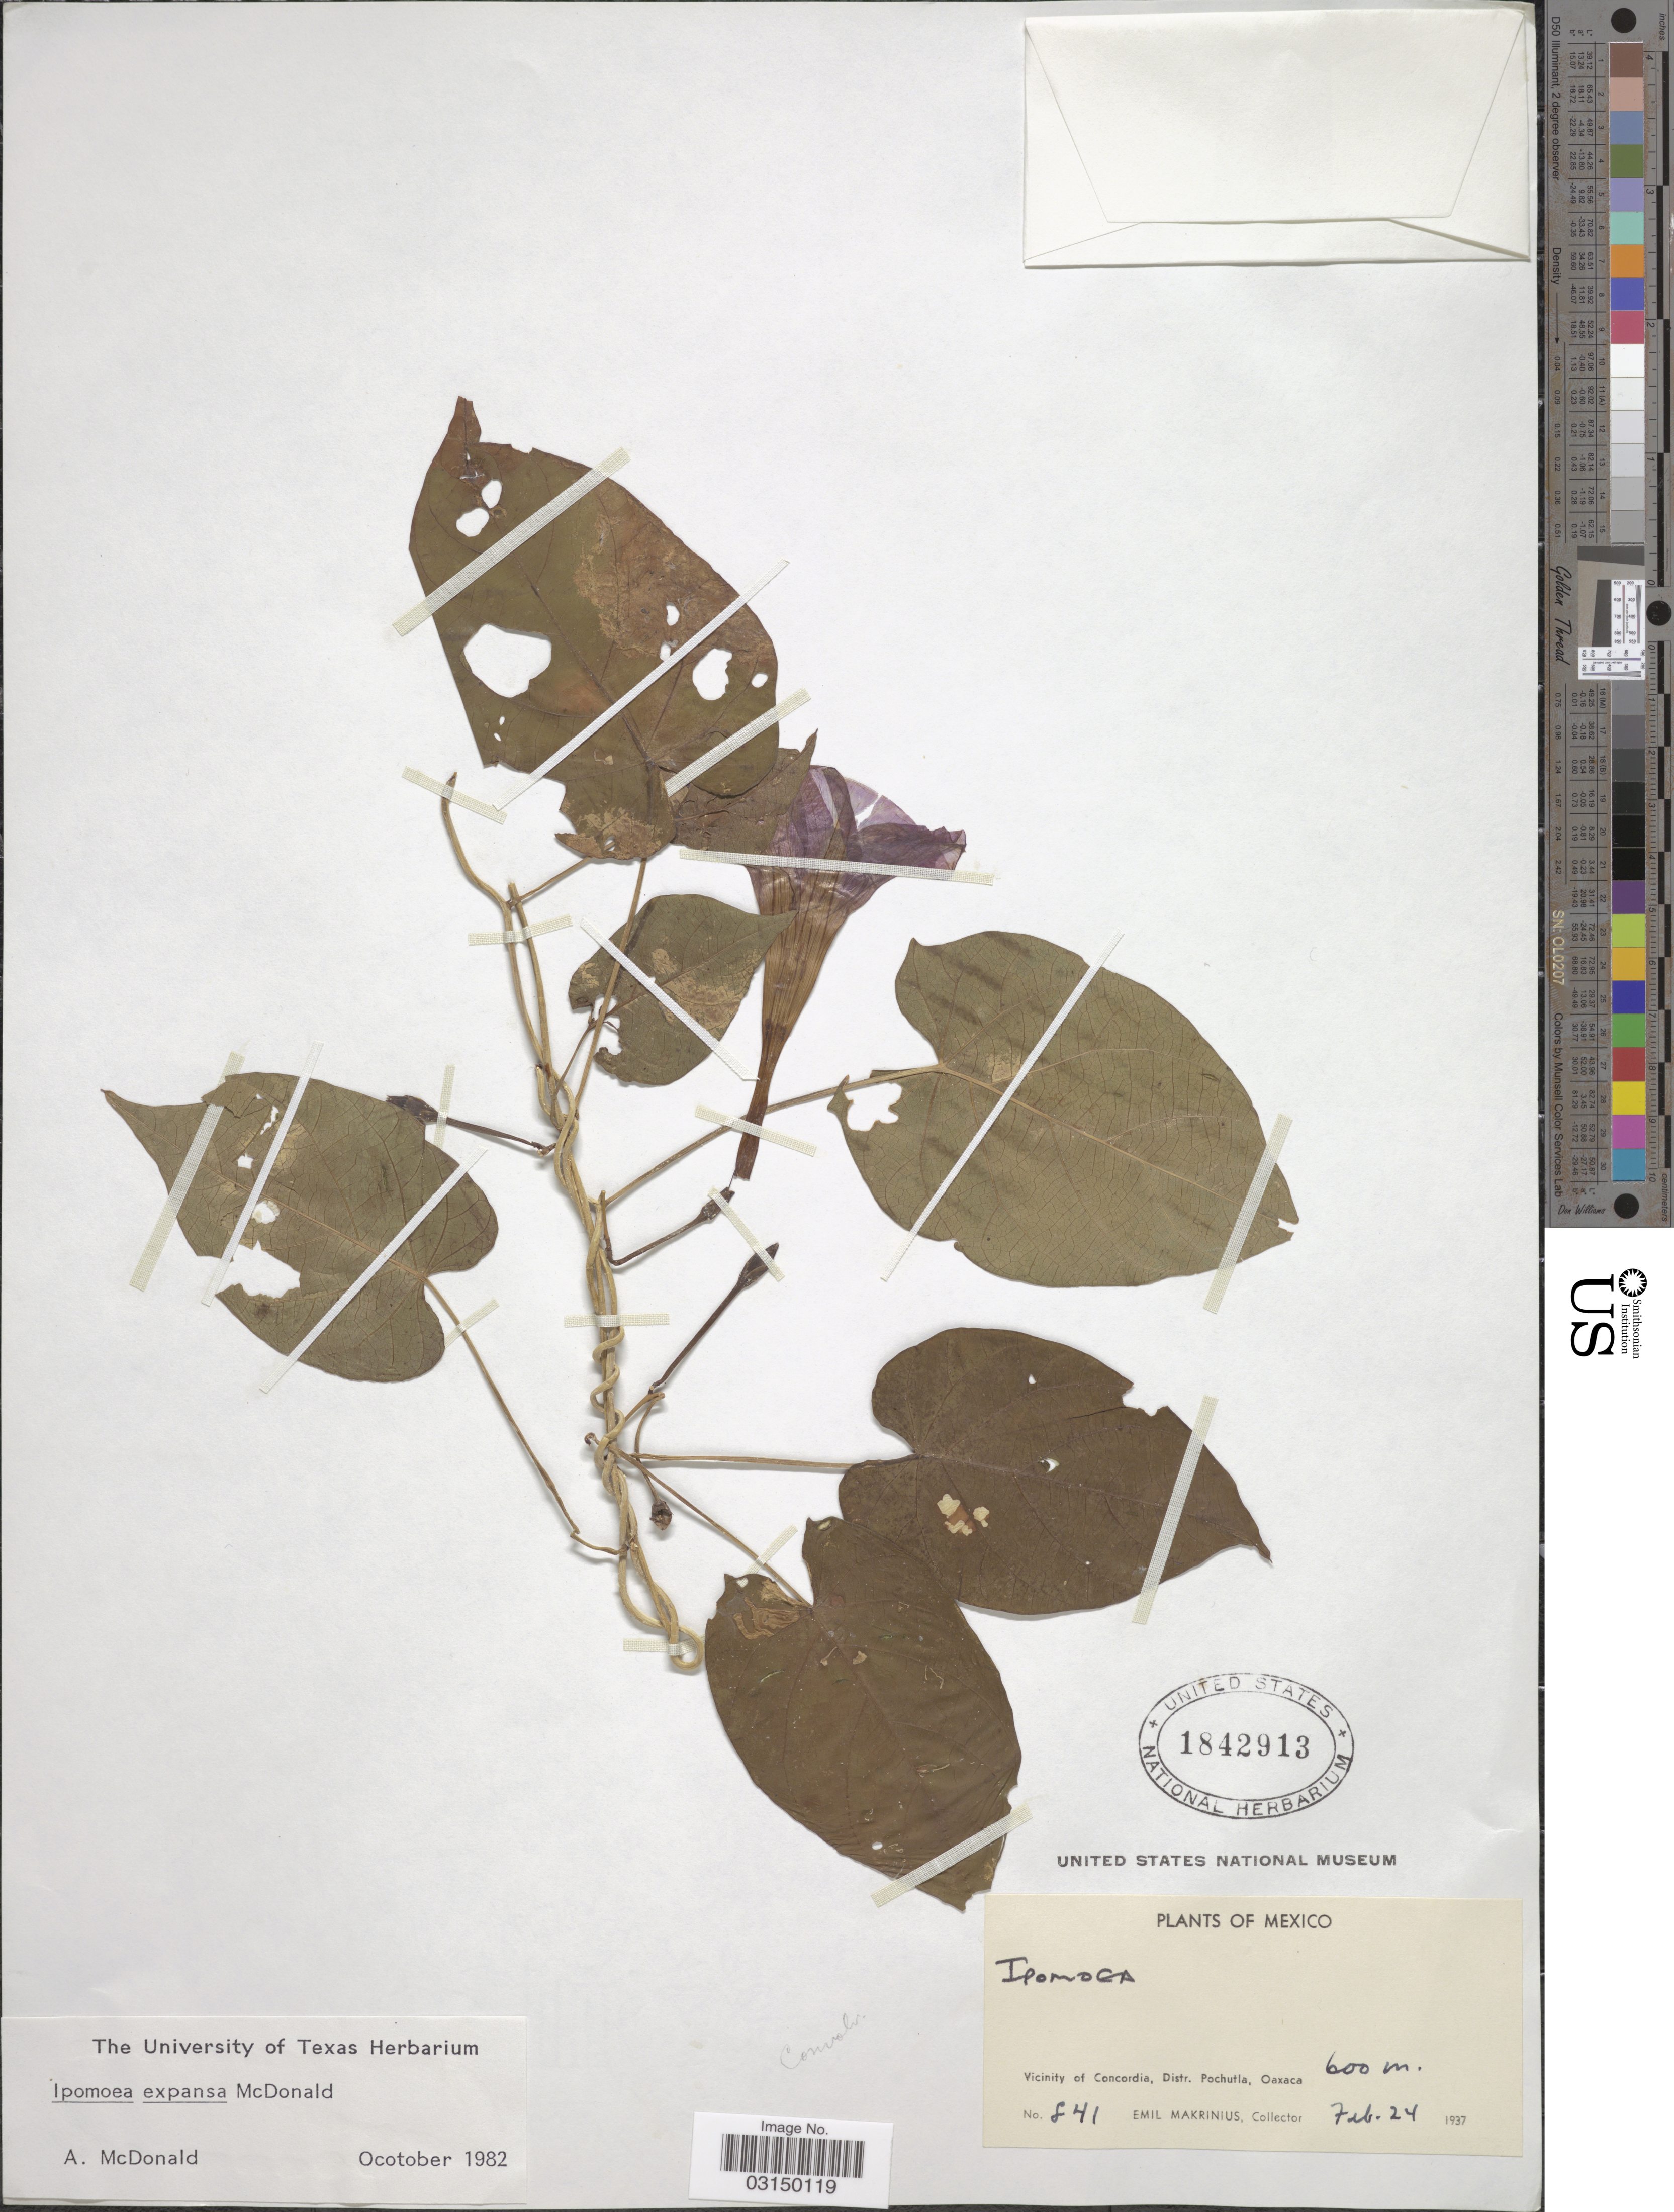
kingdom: Plantae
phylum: Tracheophyta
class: Magnoliopsida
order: Solanales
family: Convolvulaceae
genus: Ipomoea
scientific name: Ipomoea expansa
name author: J.A. McDonald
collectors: E. Makrinius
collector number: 841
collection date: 1937-02-24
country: Mexico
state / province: Oaxaca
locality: Vicinity of Concordia, Distr. Pochutla.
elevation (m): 600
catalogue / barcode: US 1842913